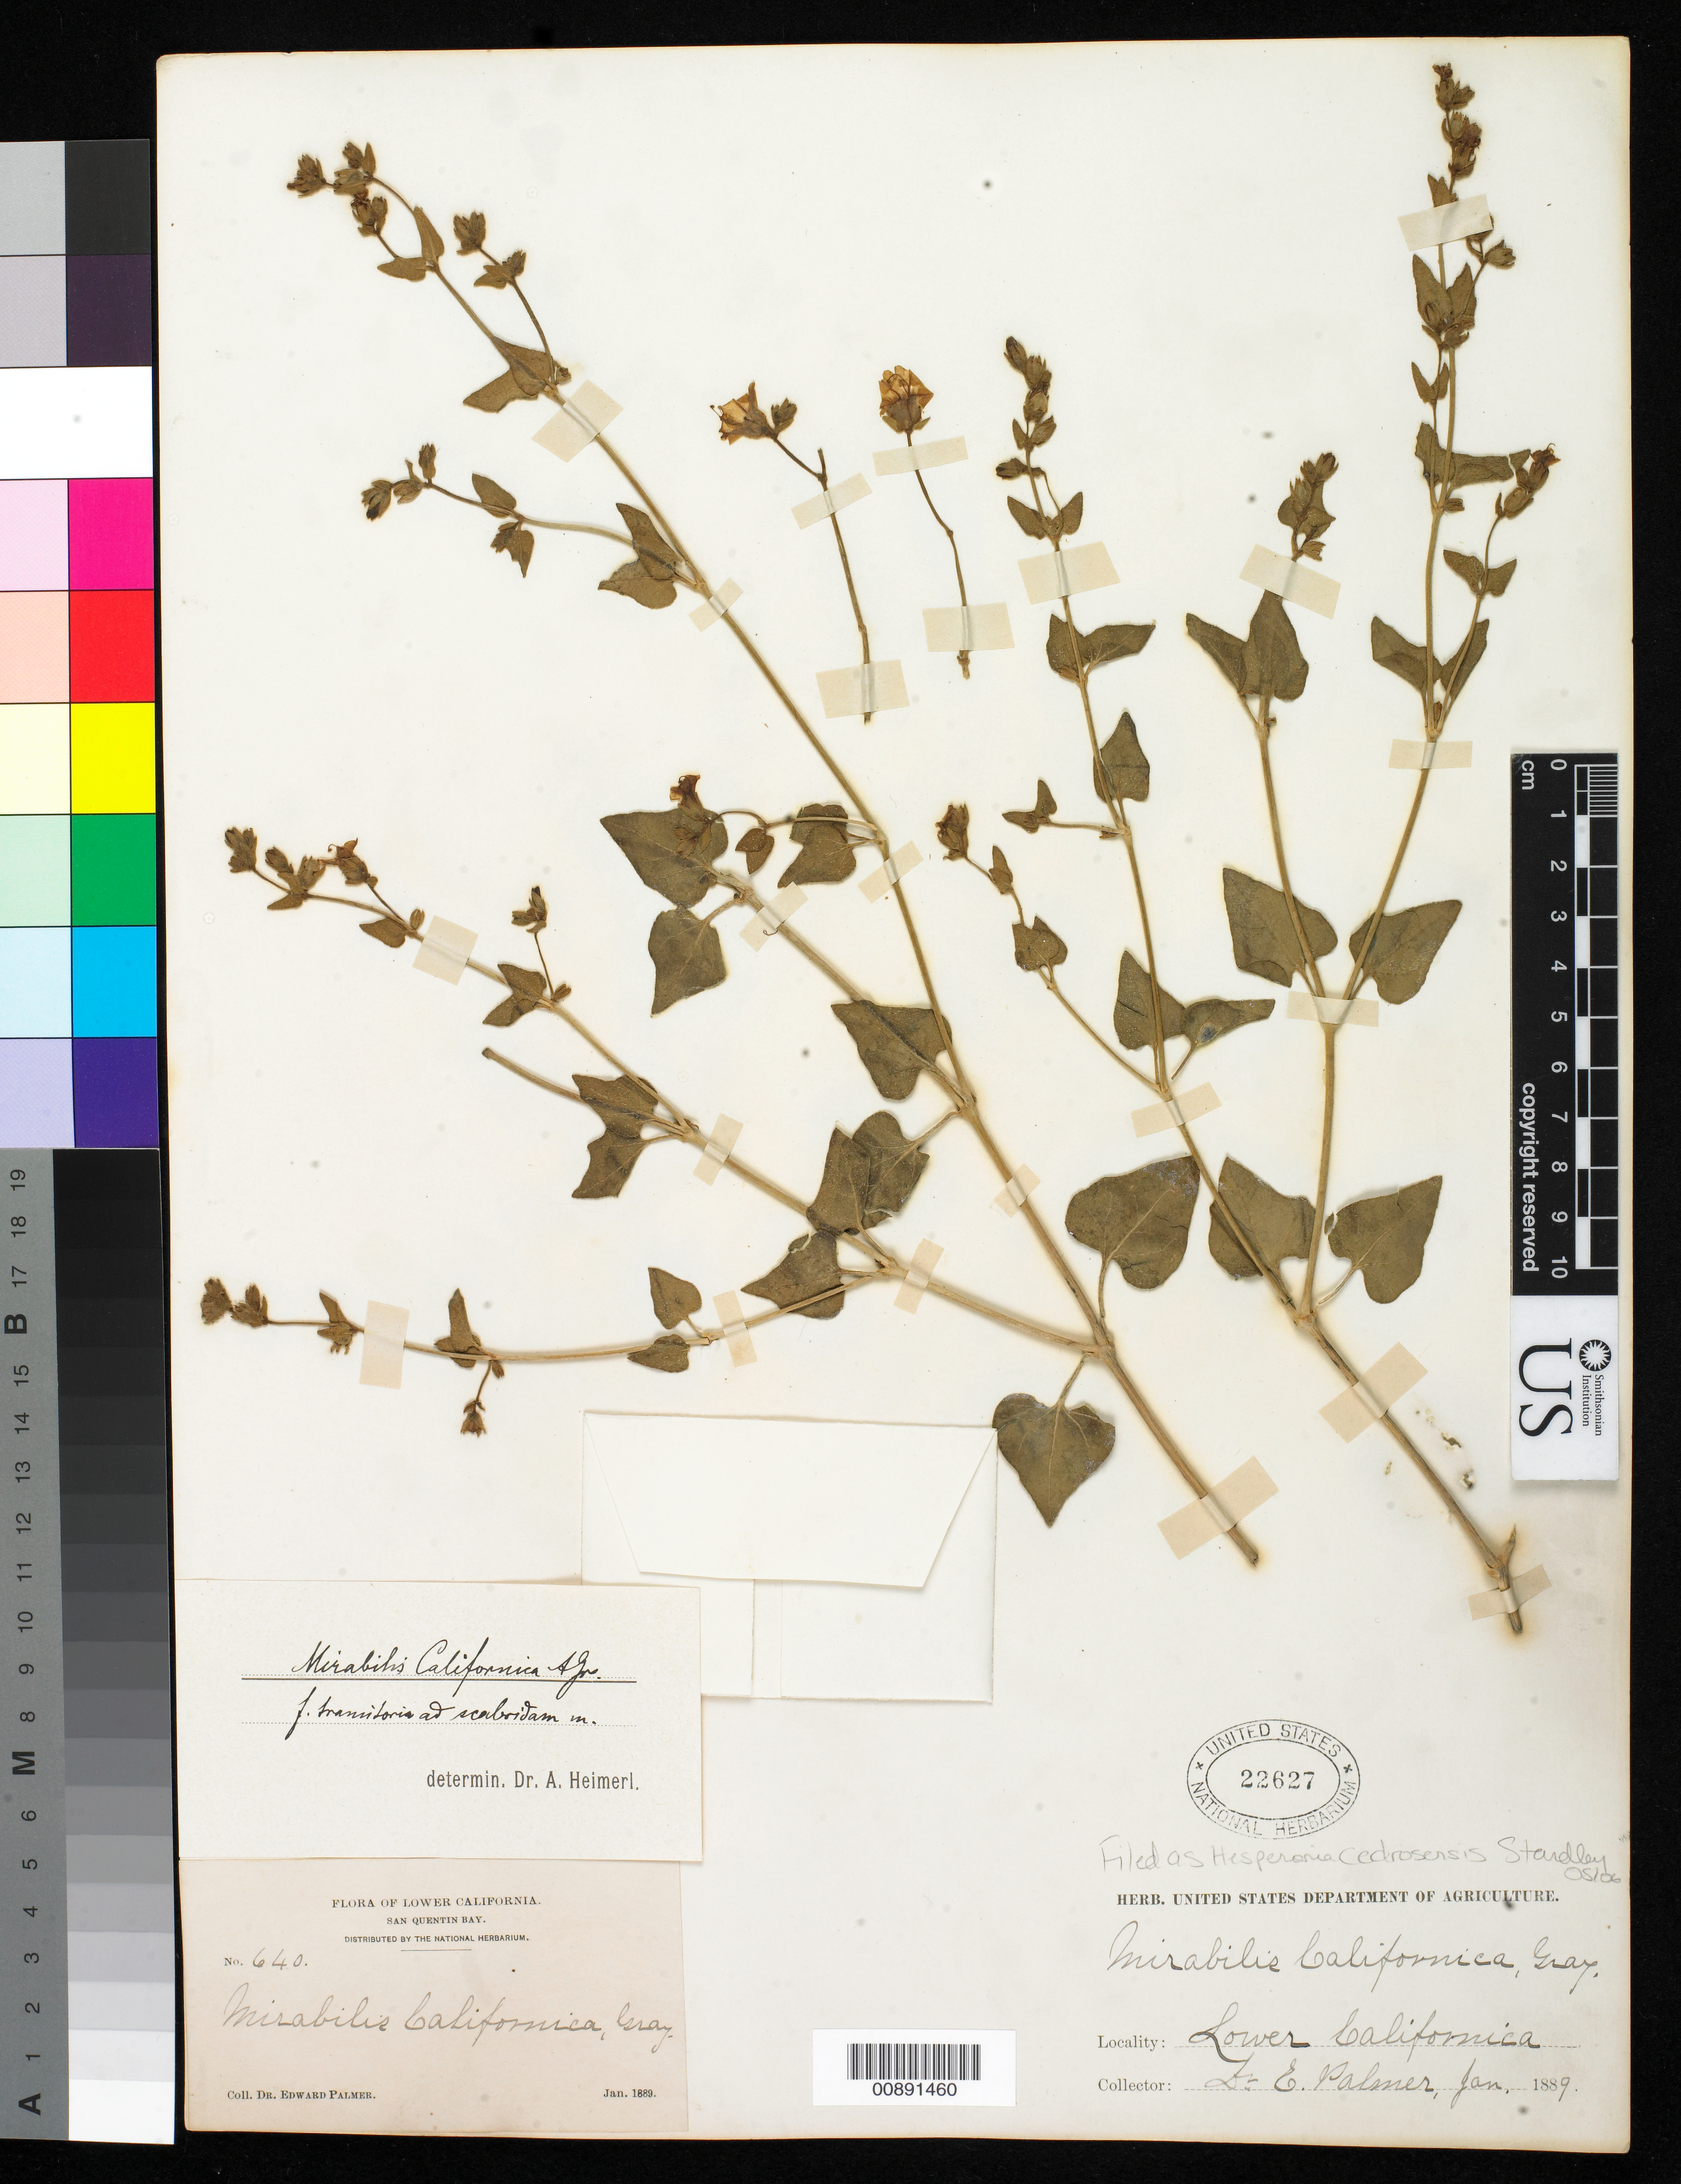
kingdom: Plantae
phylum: Tracheophyta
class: Magnoliopsida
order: Caryophyllales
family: Nyctaginaceae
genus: Mirabilis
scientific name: Mirabilis laevis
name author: (Benth.) Curran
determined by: Strong, Mark T., (BOT), Smithsonian Institution - National Museum of Natural History (UNITED STATES)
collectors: E. Palmer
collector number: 640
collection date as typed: Jan 1889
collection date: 1889-01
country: Mexico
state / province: Baja California Norte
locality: San Quentin Bay, Baja California.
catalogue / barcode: US 22627